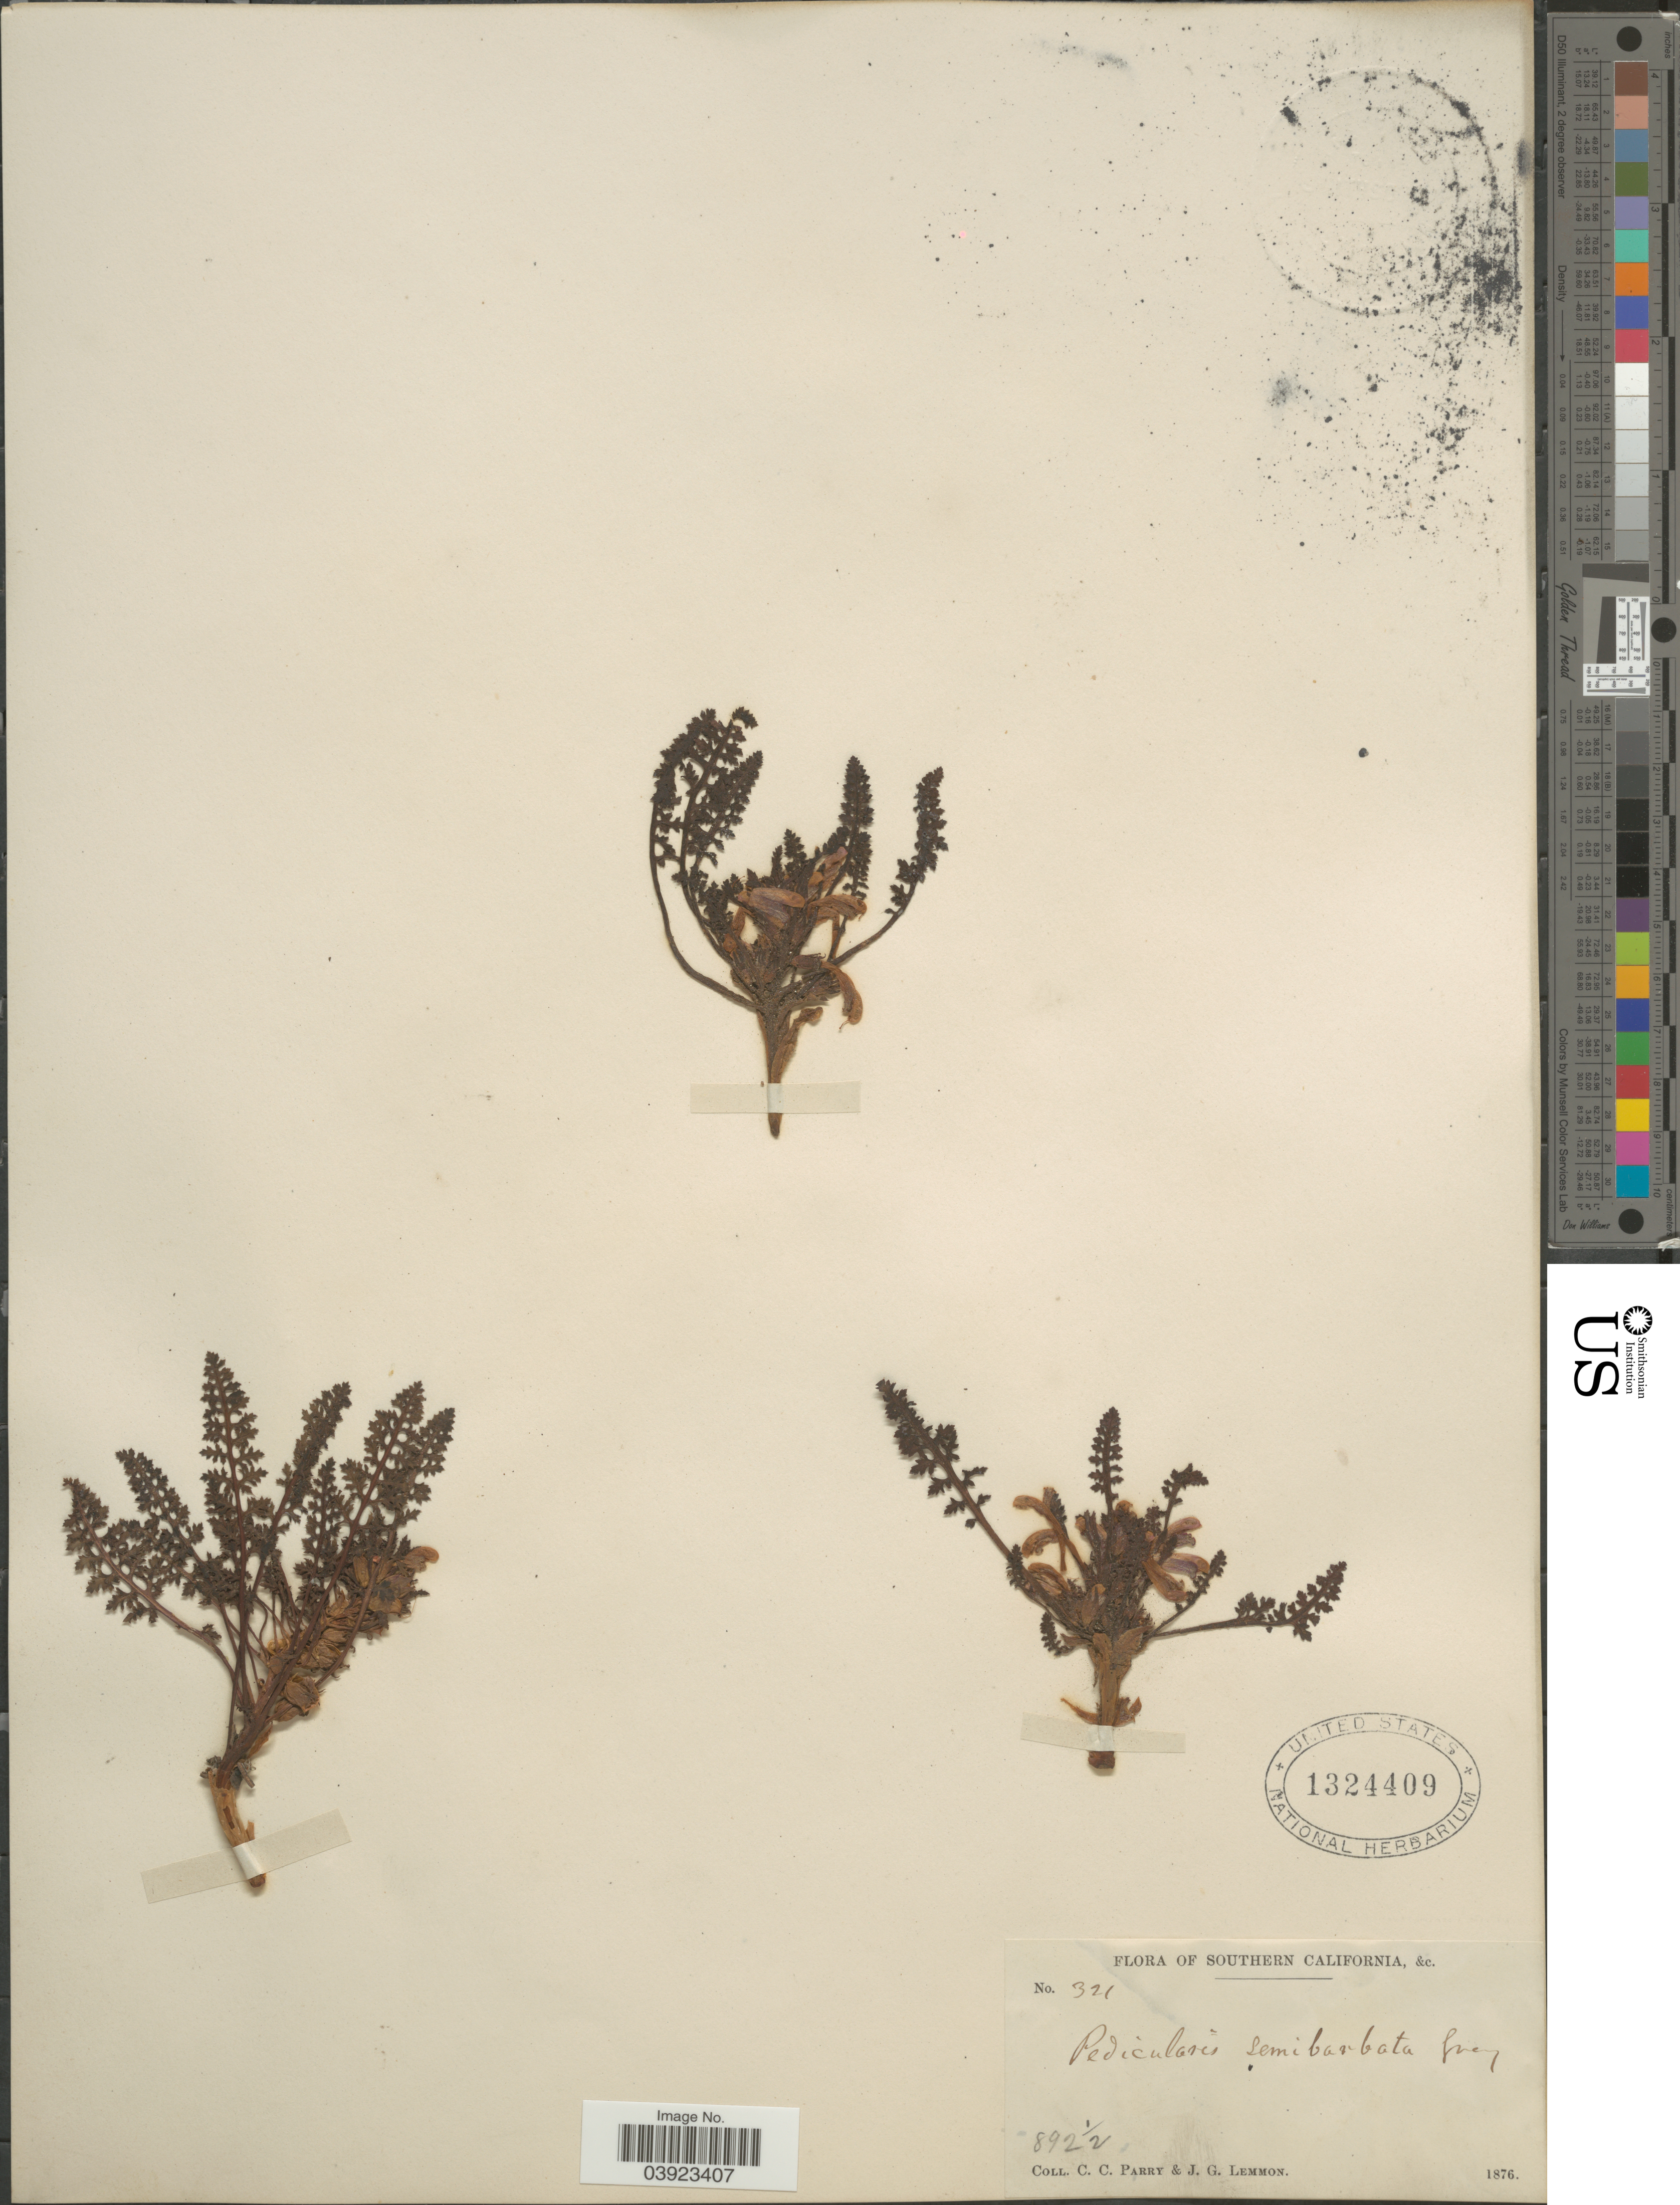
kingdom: Plantae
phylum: Tracheophyta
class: Magnoliopsida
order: Lamiales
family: Orobanchaceae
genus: Pedicularis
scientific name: Pedicularis semibarbata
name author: A. Gray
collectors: C. C. Parry & J. Lemmon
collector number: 321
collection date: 1876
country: United States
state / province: California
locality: Southern California.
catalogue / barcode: US 1324409